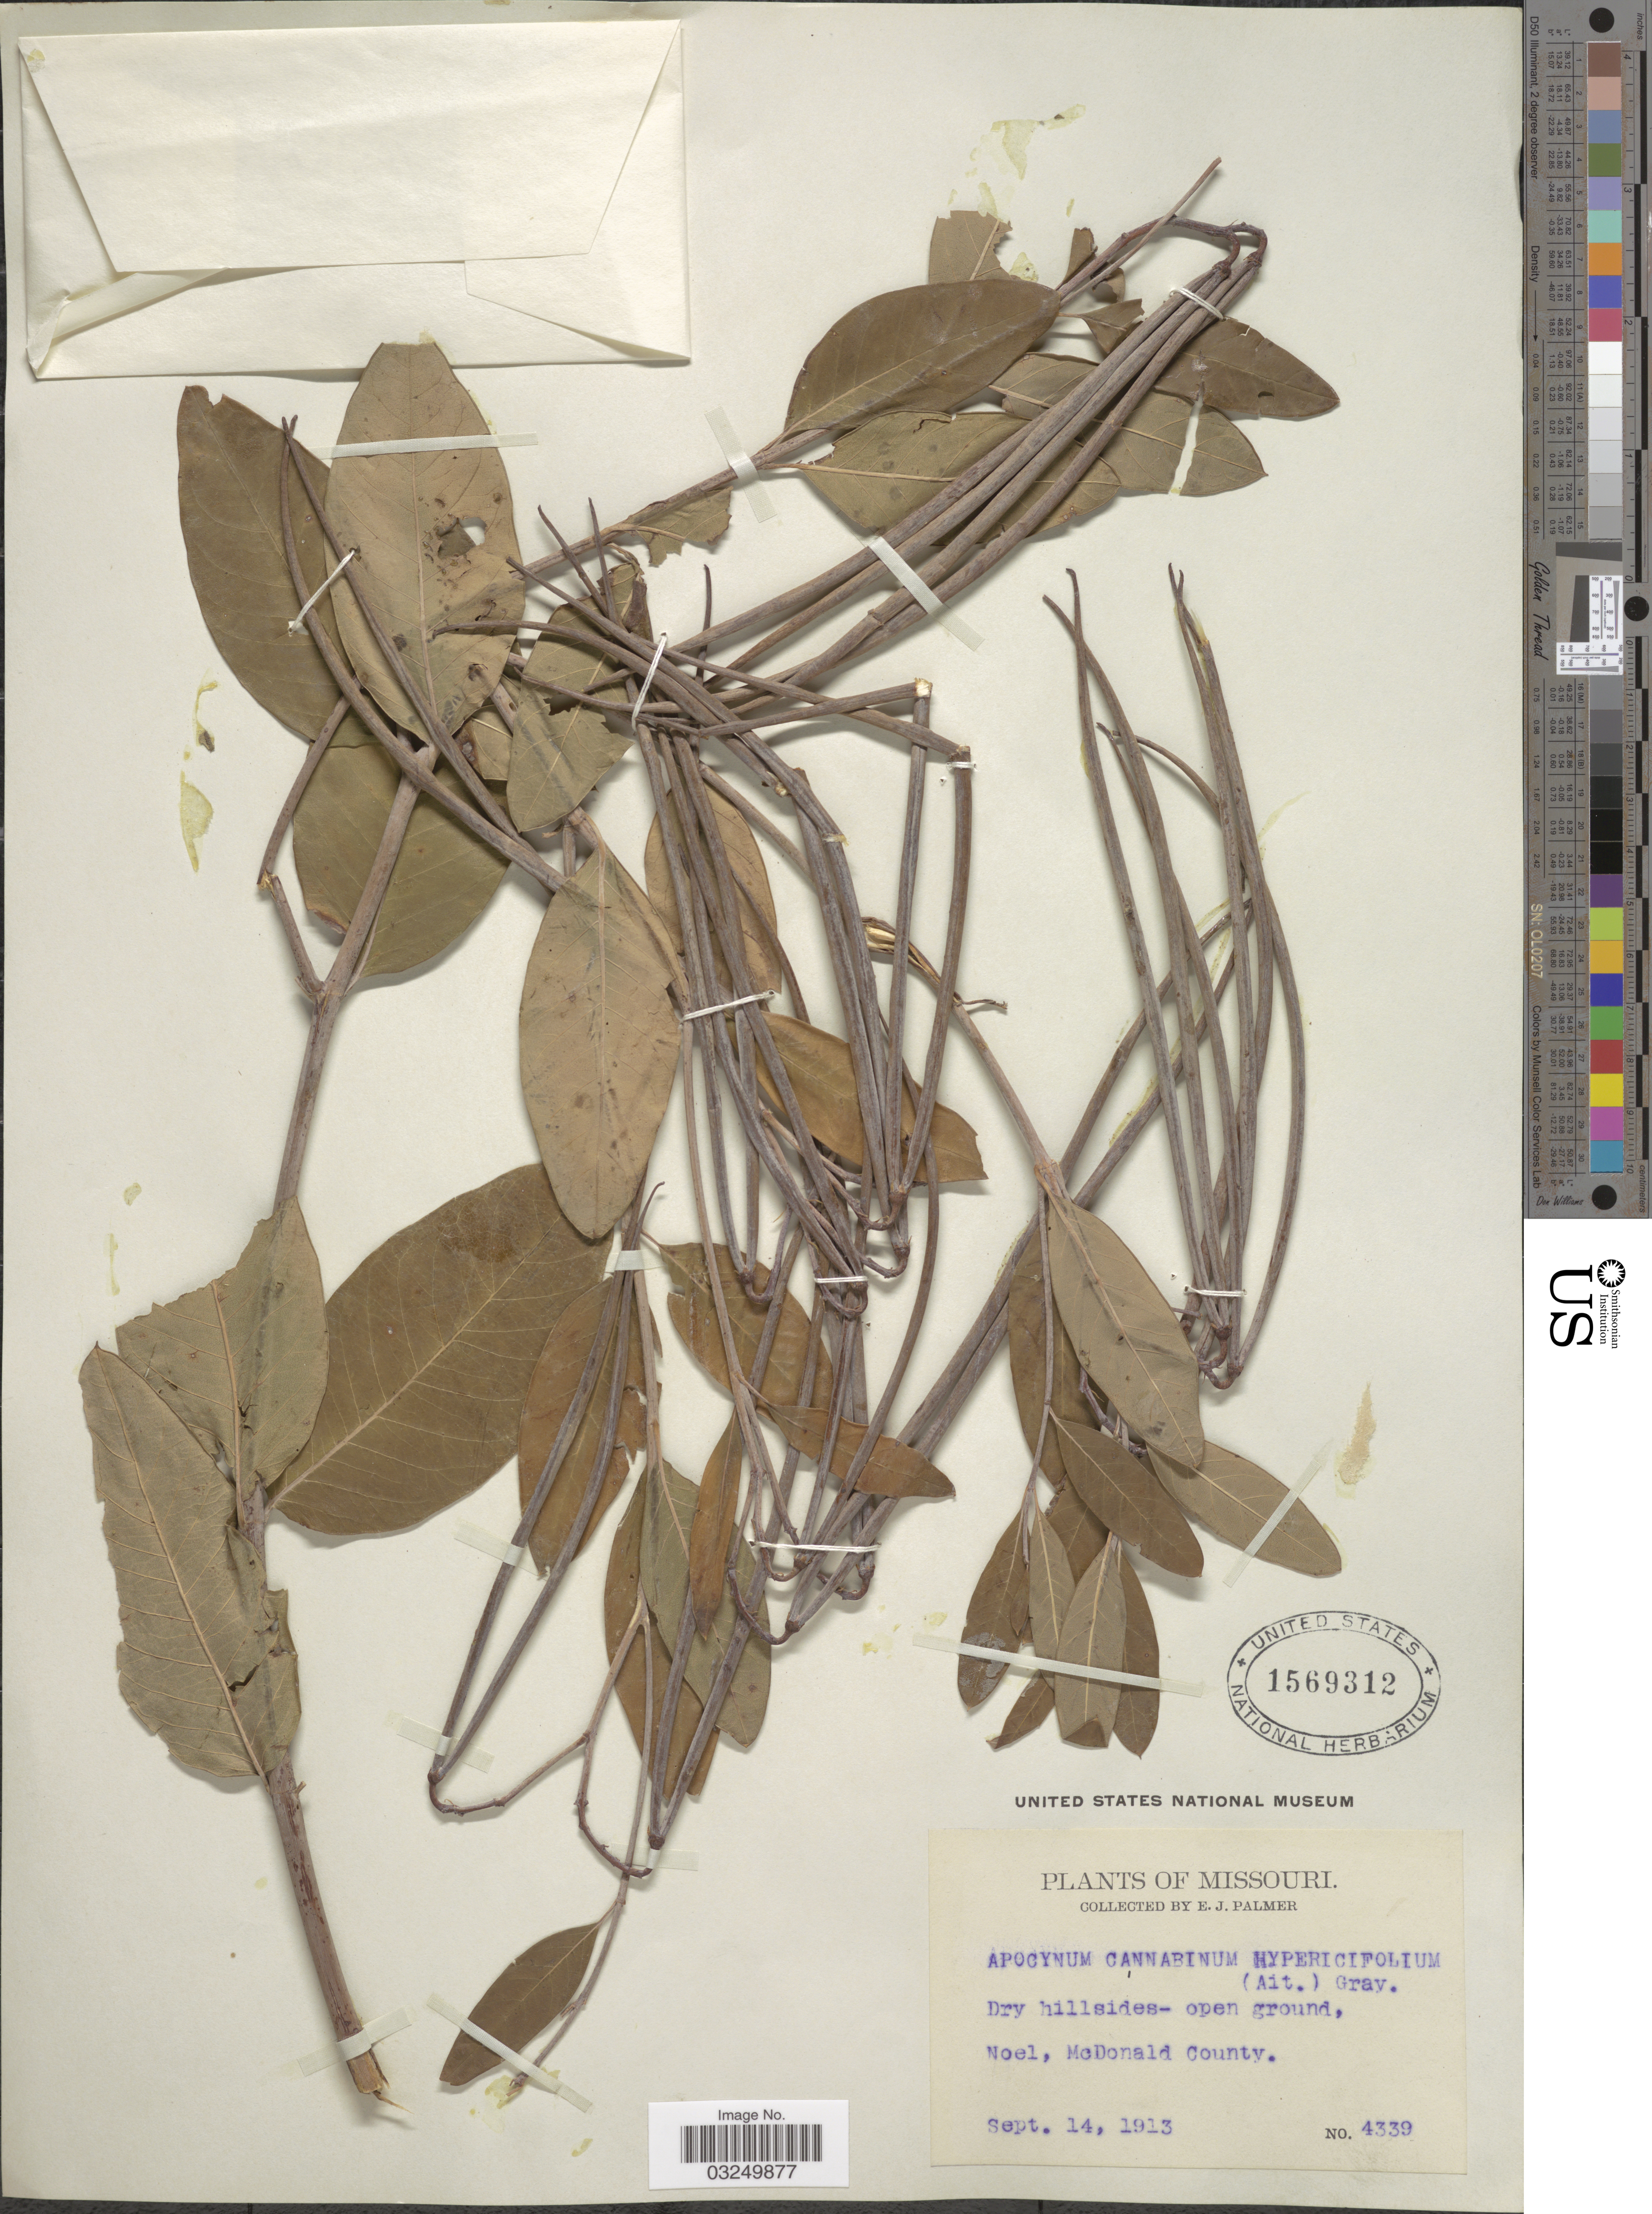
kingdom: Plantae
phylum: Tracheophyta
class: Magnoliopsida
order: Gentianales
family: Apocynaceae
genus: Apocynum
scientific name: Apocynum cannabinum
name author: L.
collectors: E. J. Palmer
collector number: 4339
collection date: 1913-09-14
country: United States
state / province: Missouri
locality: Noel, McDonald County.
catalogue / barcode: US 1569312